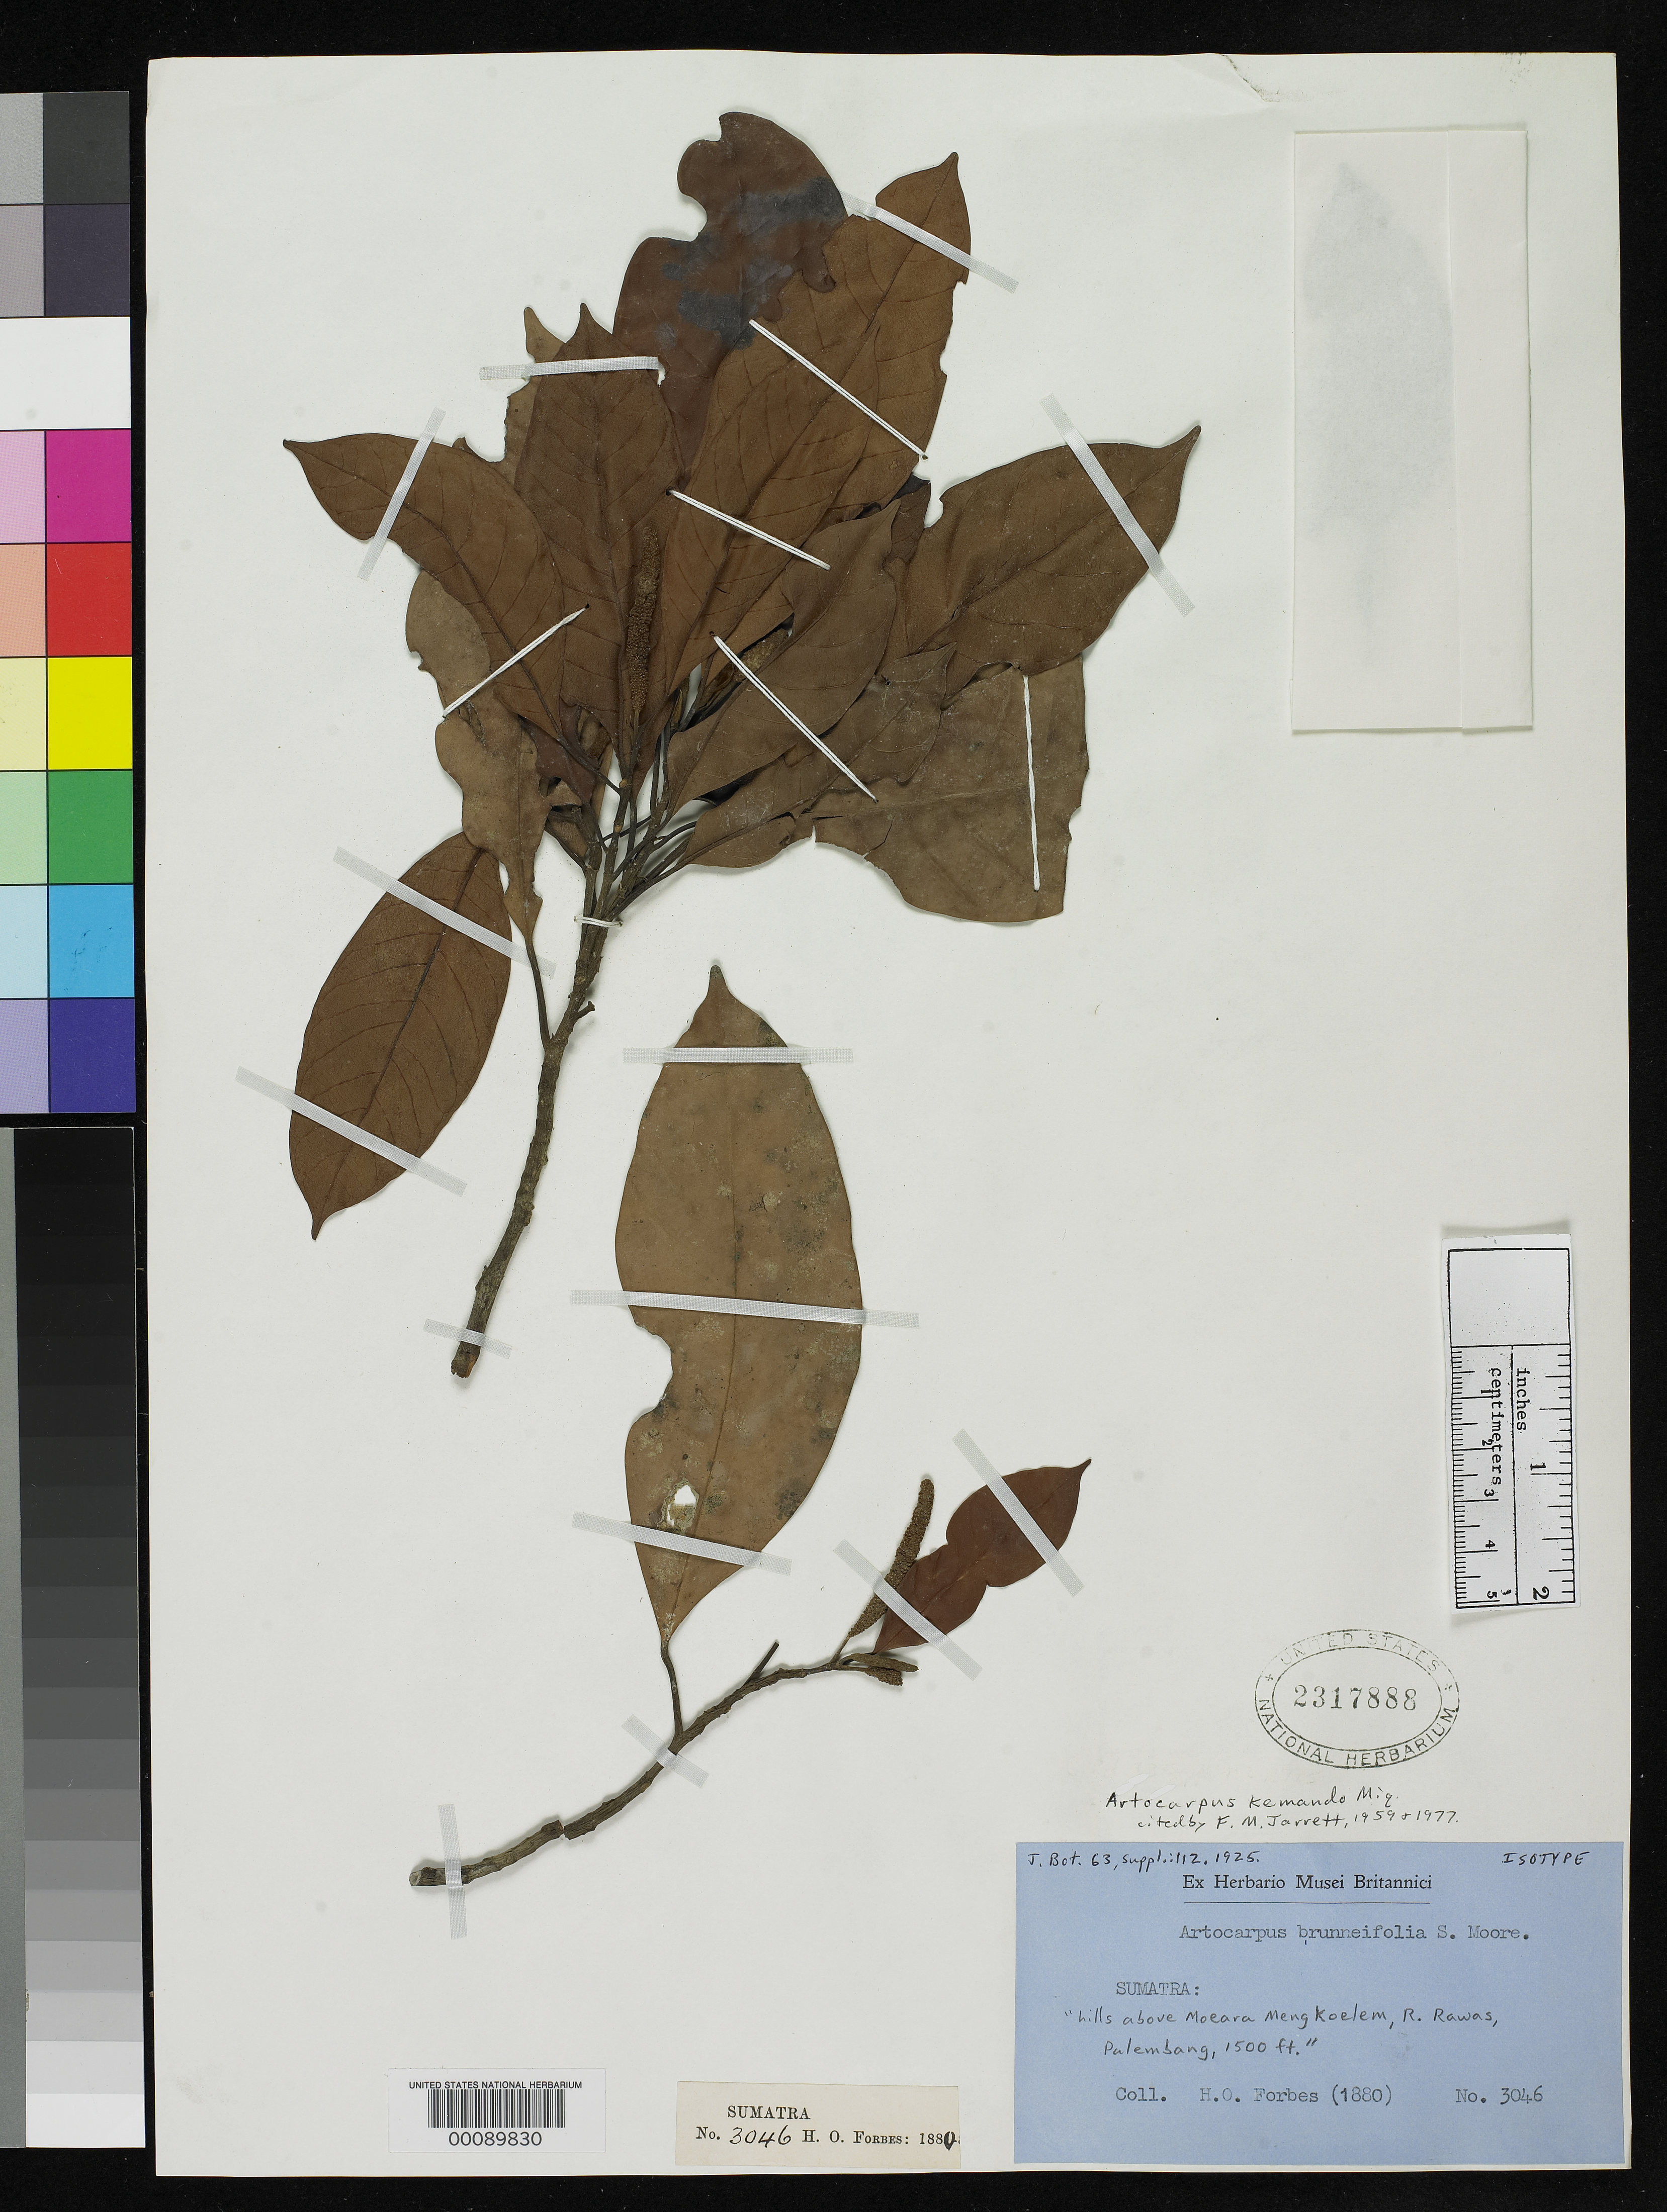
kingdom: Plantae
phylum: Tracheophyta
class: Magnoliopsida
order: Rosales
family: Moraceae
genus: Artocarpus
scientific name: Artocarpus brunneifolius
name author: S. Moore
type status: Isotype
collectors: H. O. Forbes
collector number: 3046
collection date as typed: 1880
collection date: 1880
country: Indonesia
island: Sumatra Island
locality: Hills above Moeara Meng Koelem, R. Rawas, Palemberg; alt. 1500 ft.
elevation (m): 457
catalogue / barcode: US 2317888